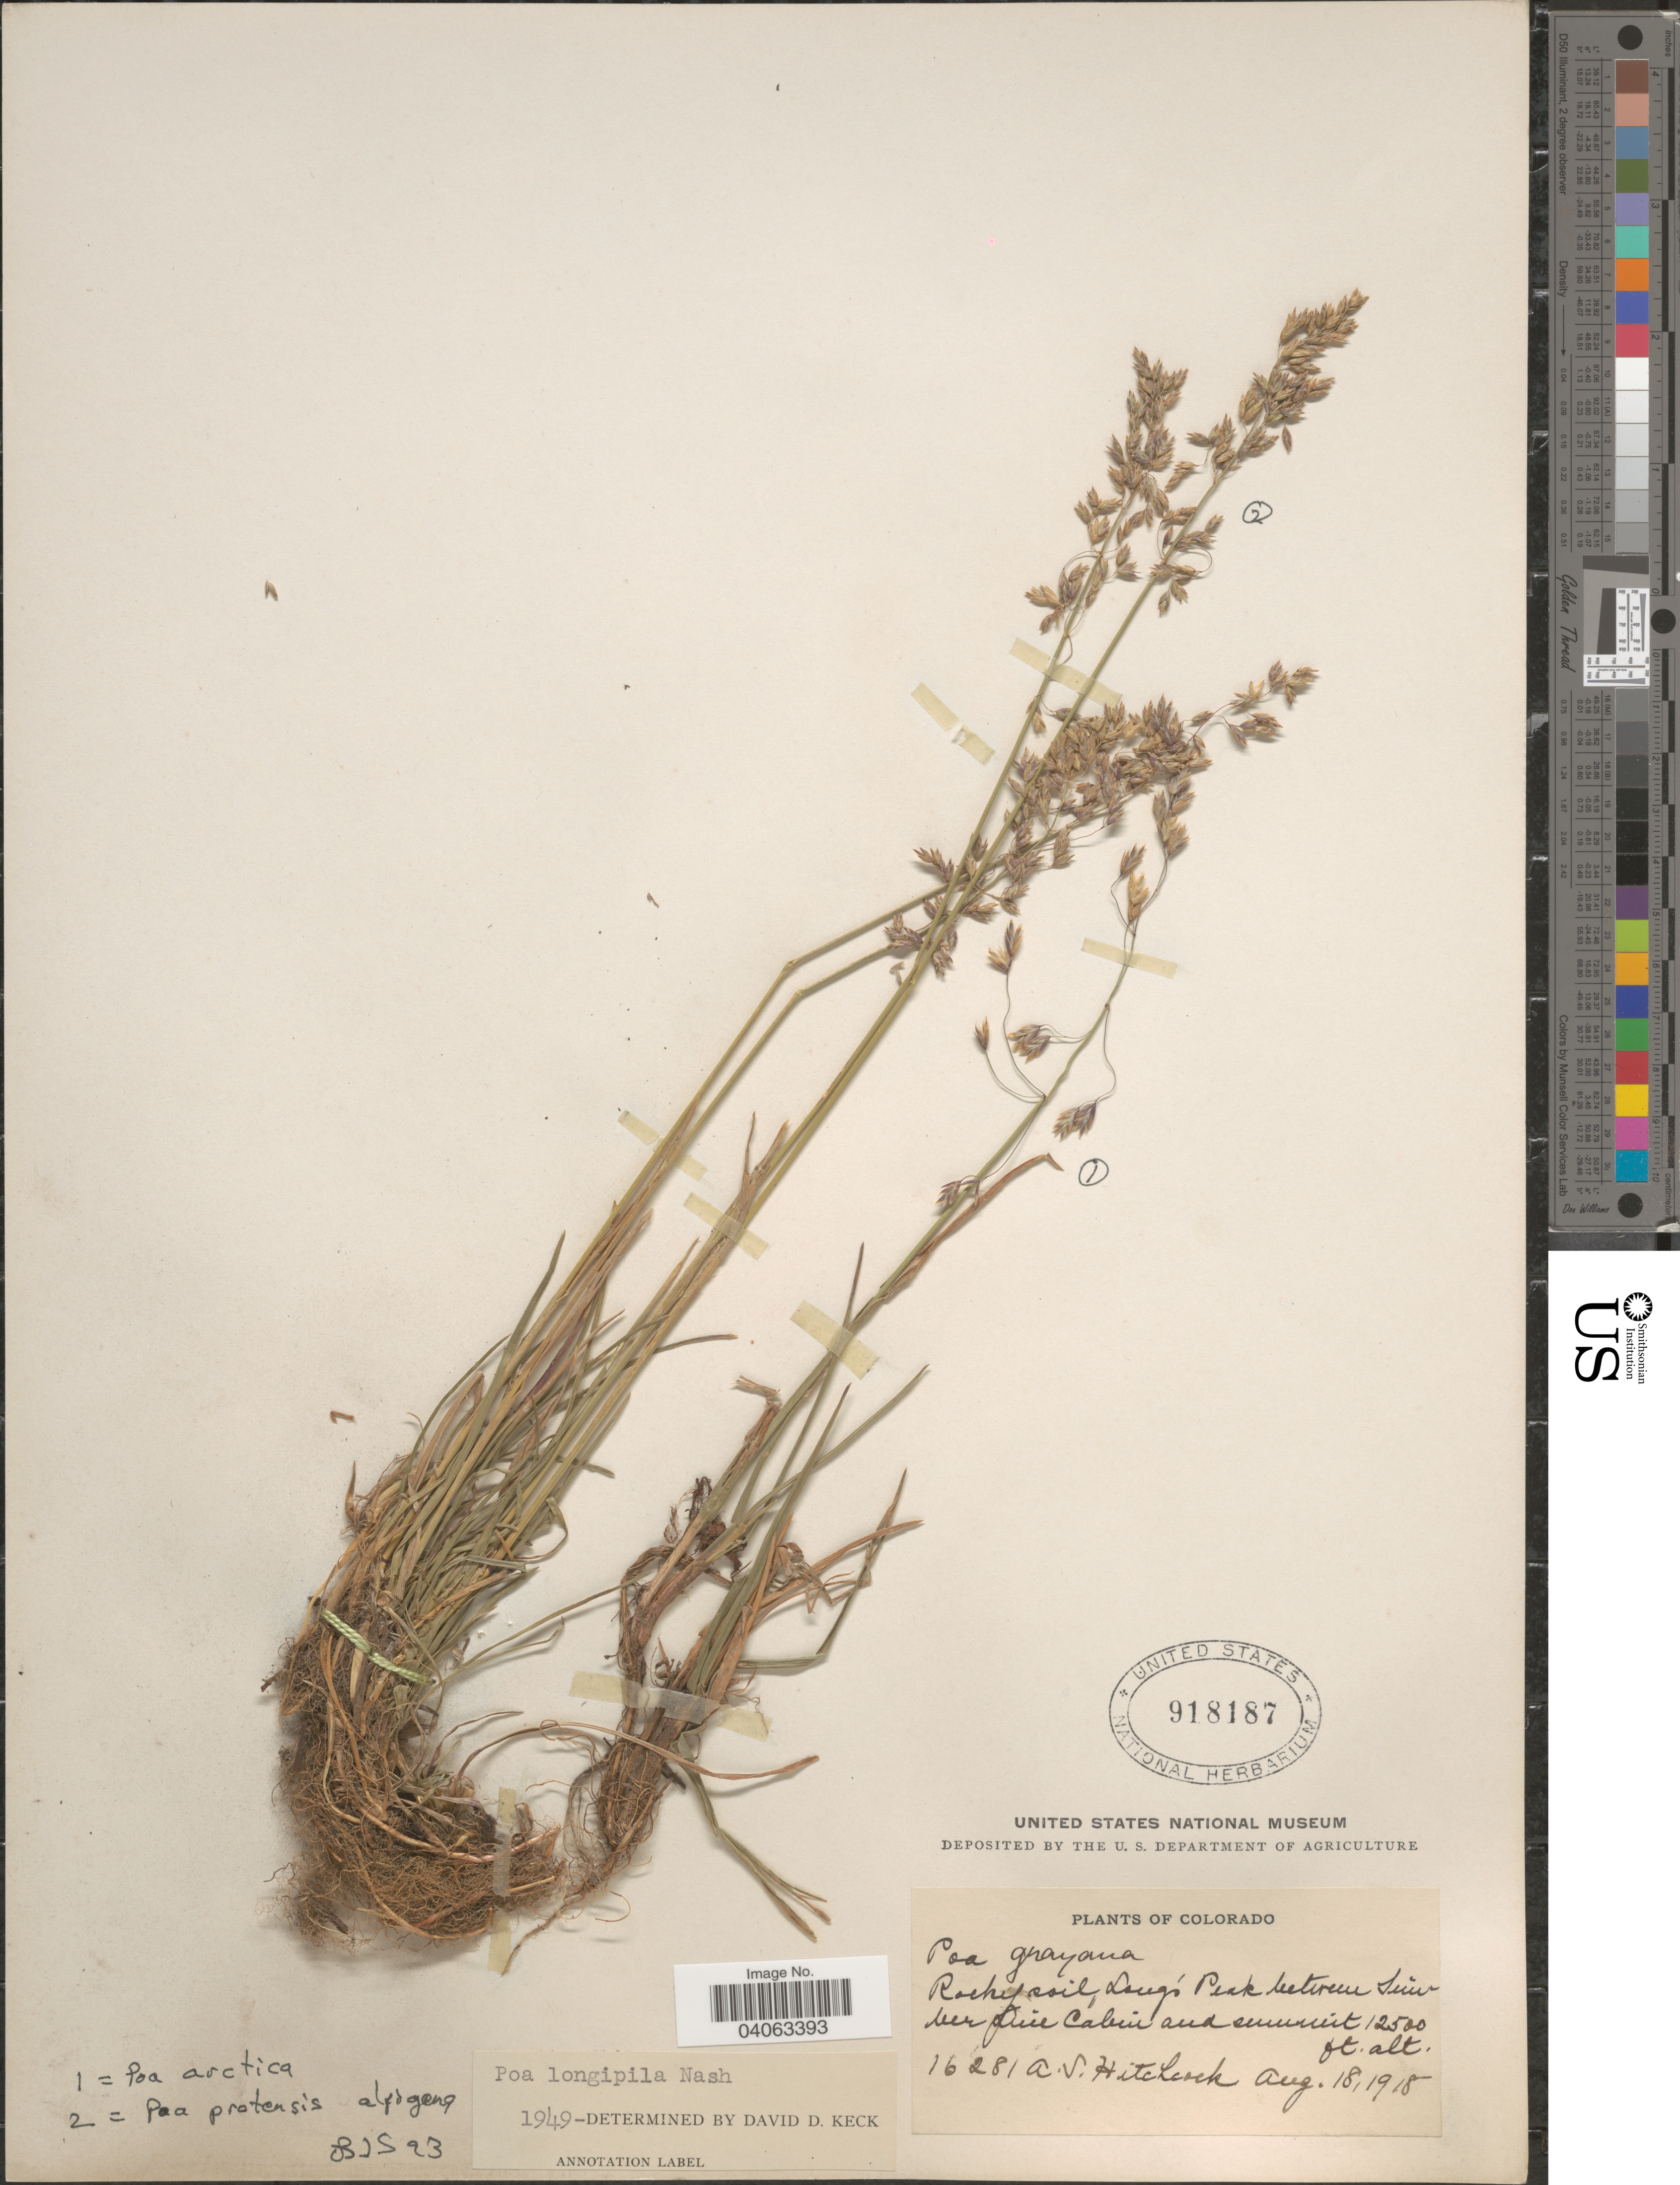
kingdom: Plantae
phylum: Tracheophyta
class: Liliopsida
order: Poales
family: Poaceae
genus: Poa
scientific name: Poa pratensis subsp. alpigena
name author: (Lindm.) Hiitonen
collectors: A. S. Hitchcock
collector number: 16281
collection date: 1918-08-18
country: United States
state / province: Colorado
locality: Rocky soil, Long's Peak between Timber Line Cabin and summit.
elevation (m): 3810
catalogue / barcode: US 918187